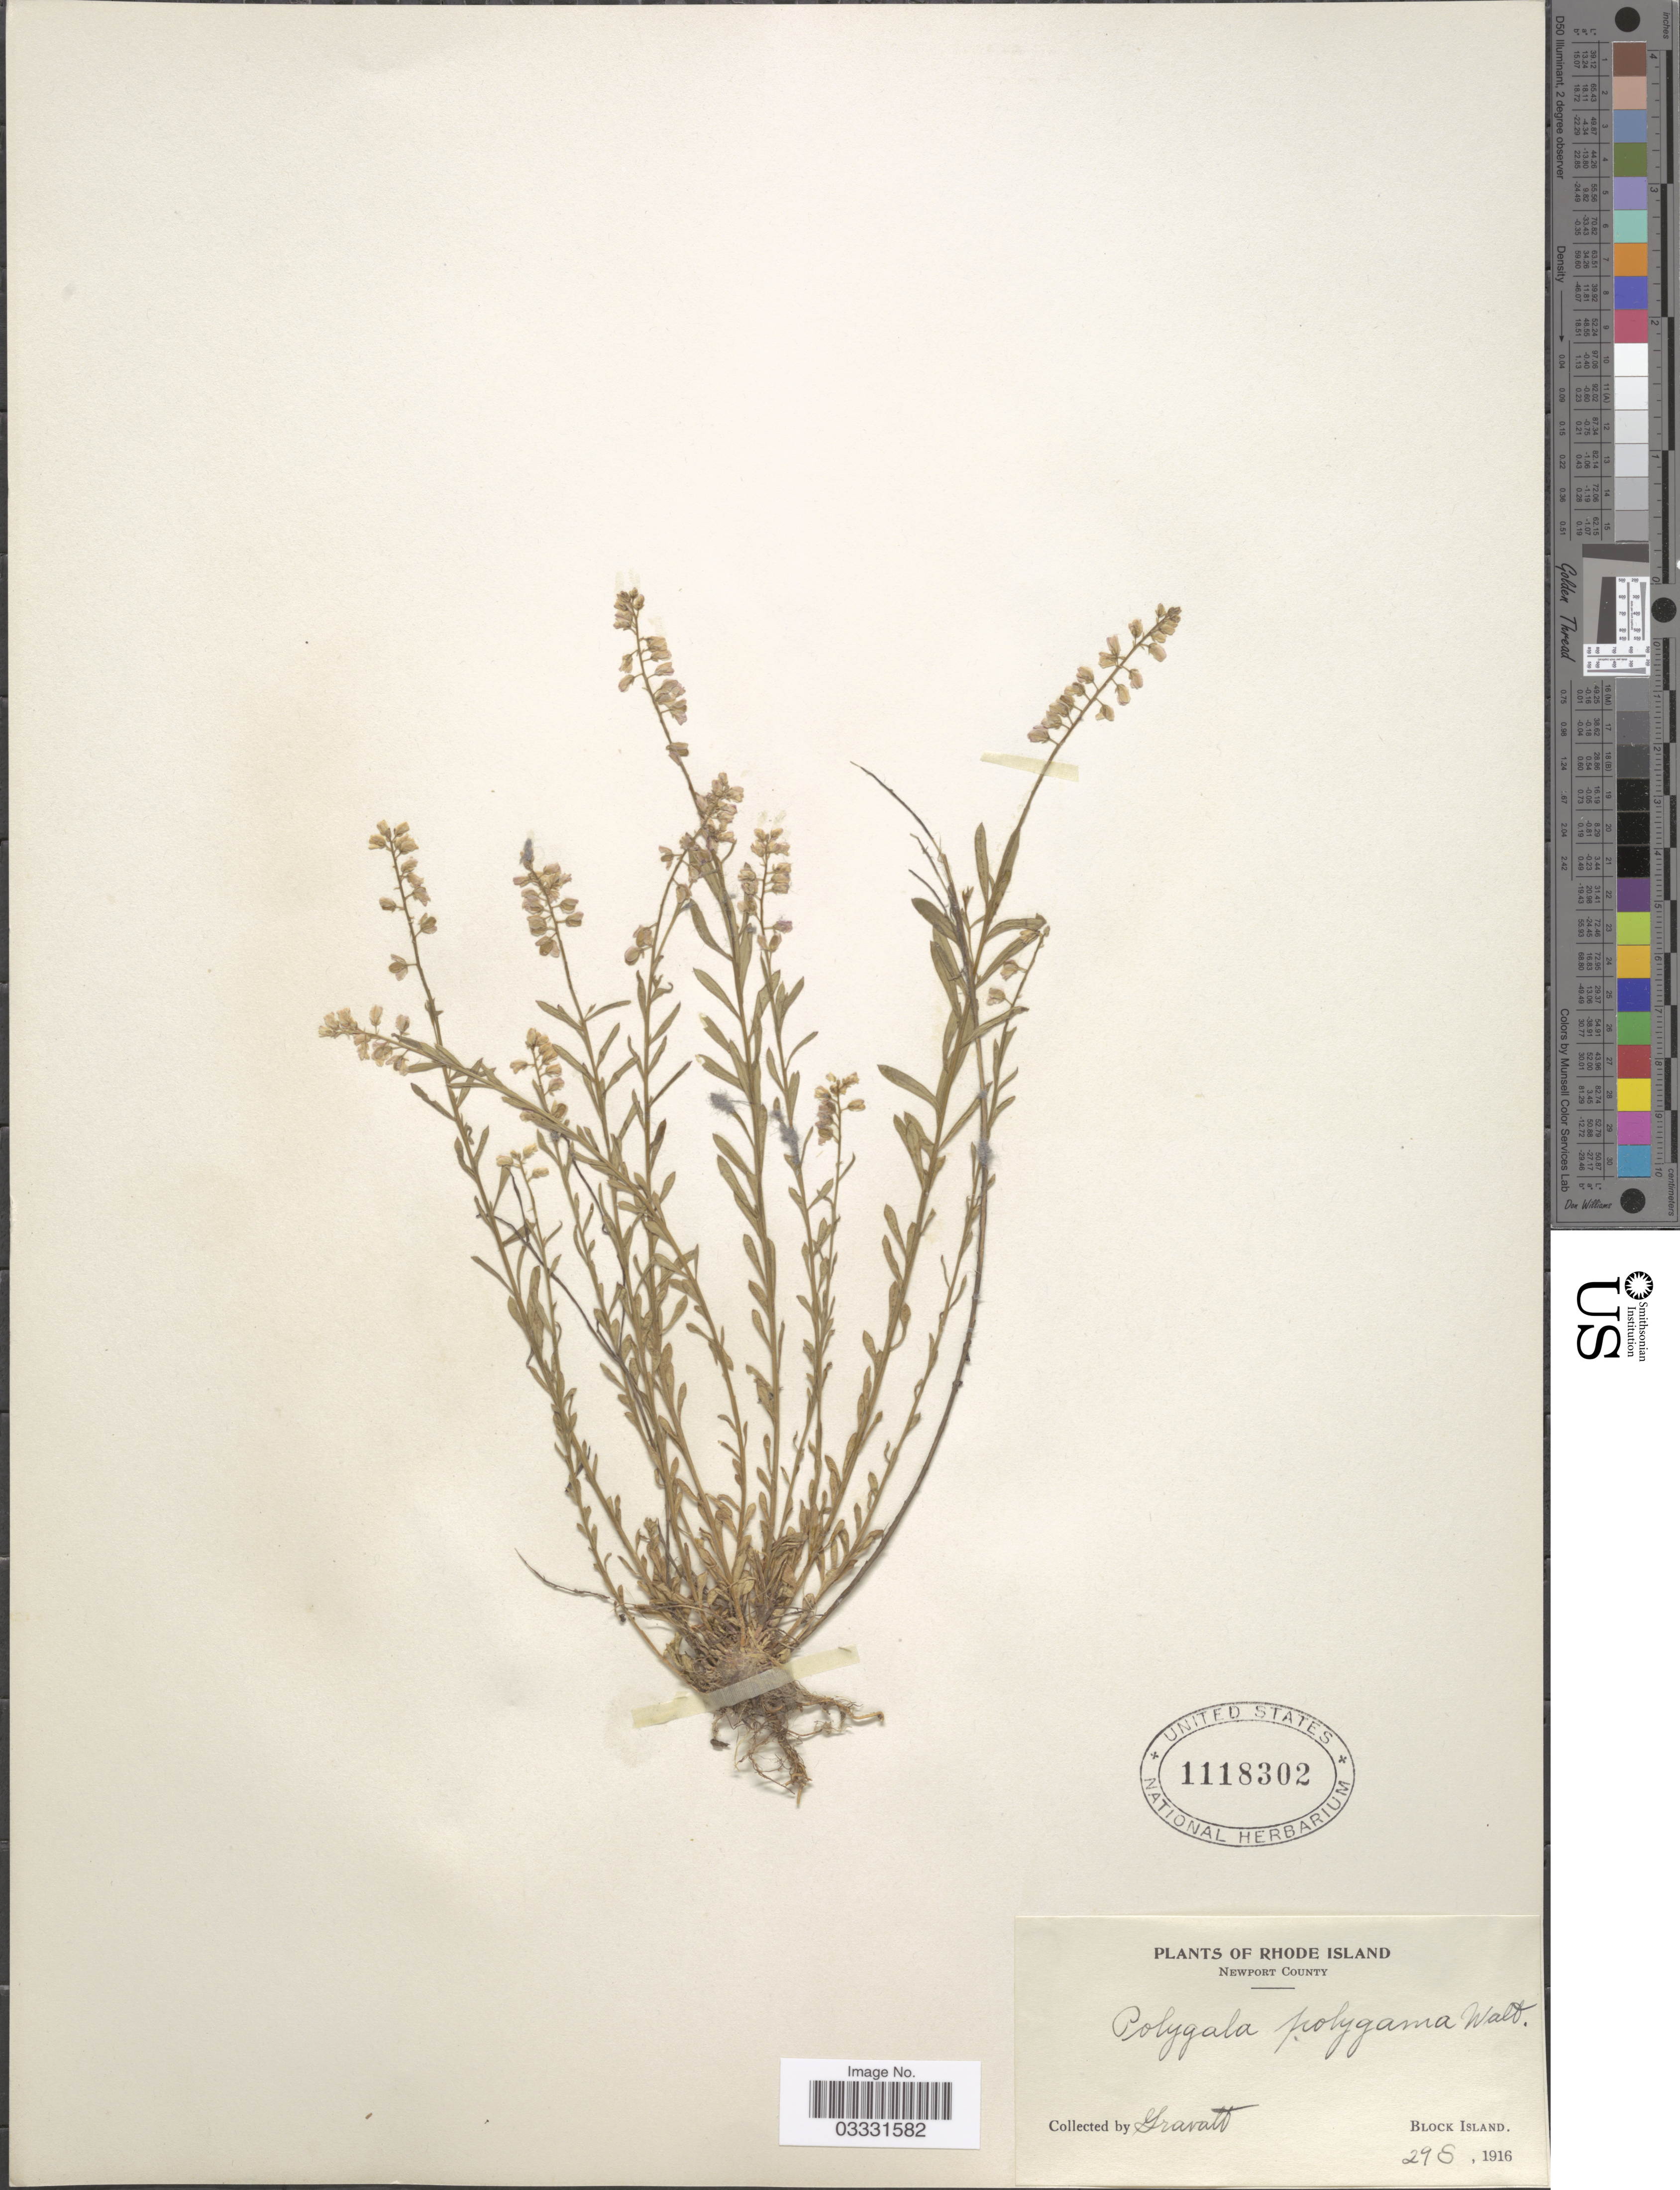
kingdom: Plantae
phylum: Tracheophyta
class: Magnoliopsida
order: Fabales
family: Polygalaceae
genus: Polygala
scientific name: Polygala polygama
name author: Walter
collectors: Gravatt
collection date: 1916-08-29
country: United States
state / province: Rhode Island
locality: Rhode Island. Newport County. Block Island.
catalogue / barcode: US 1118302